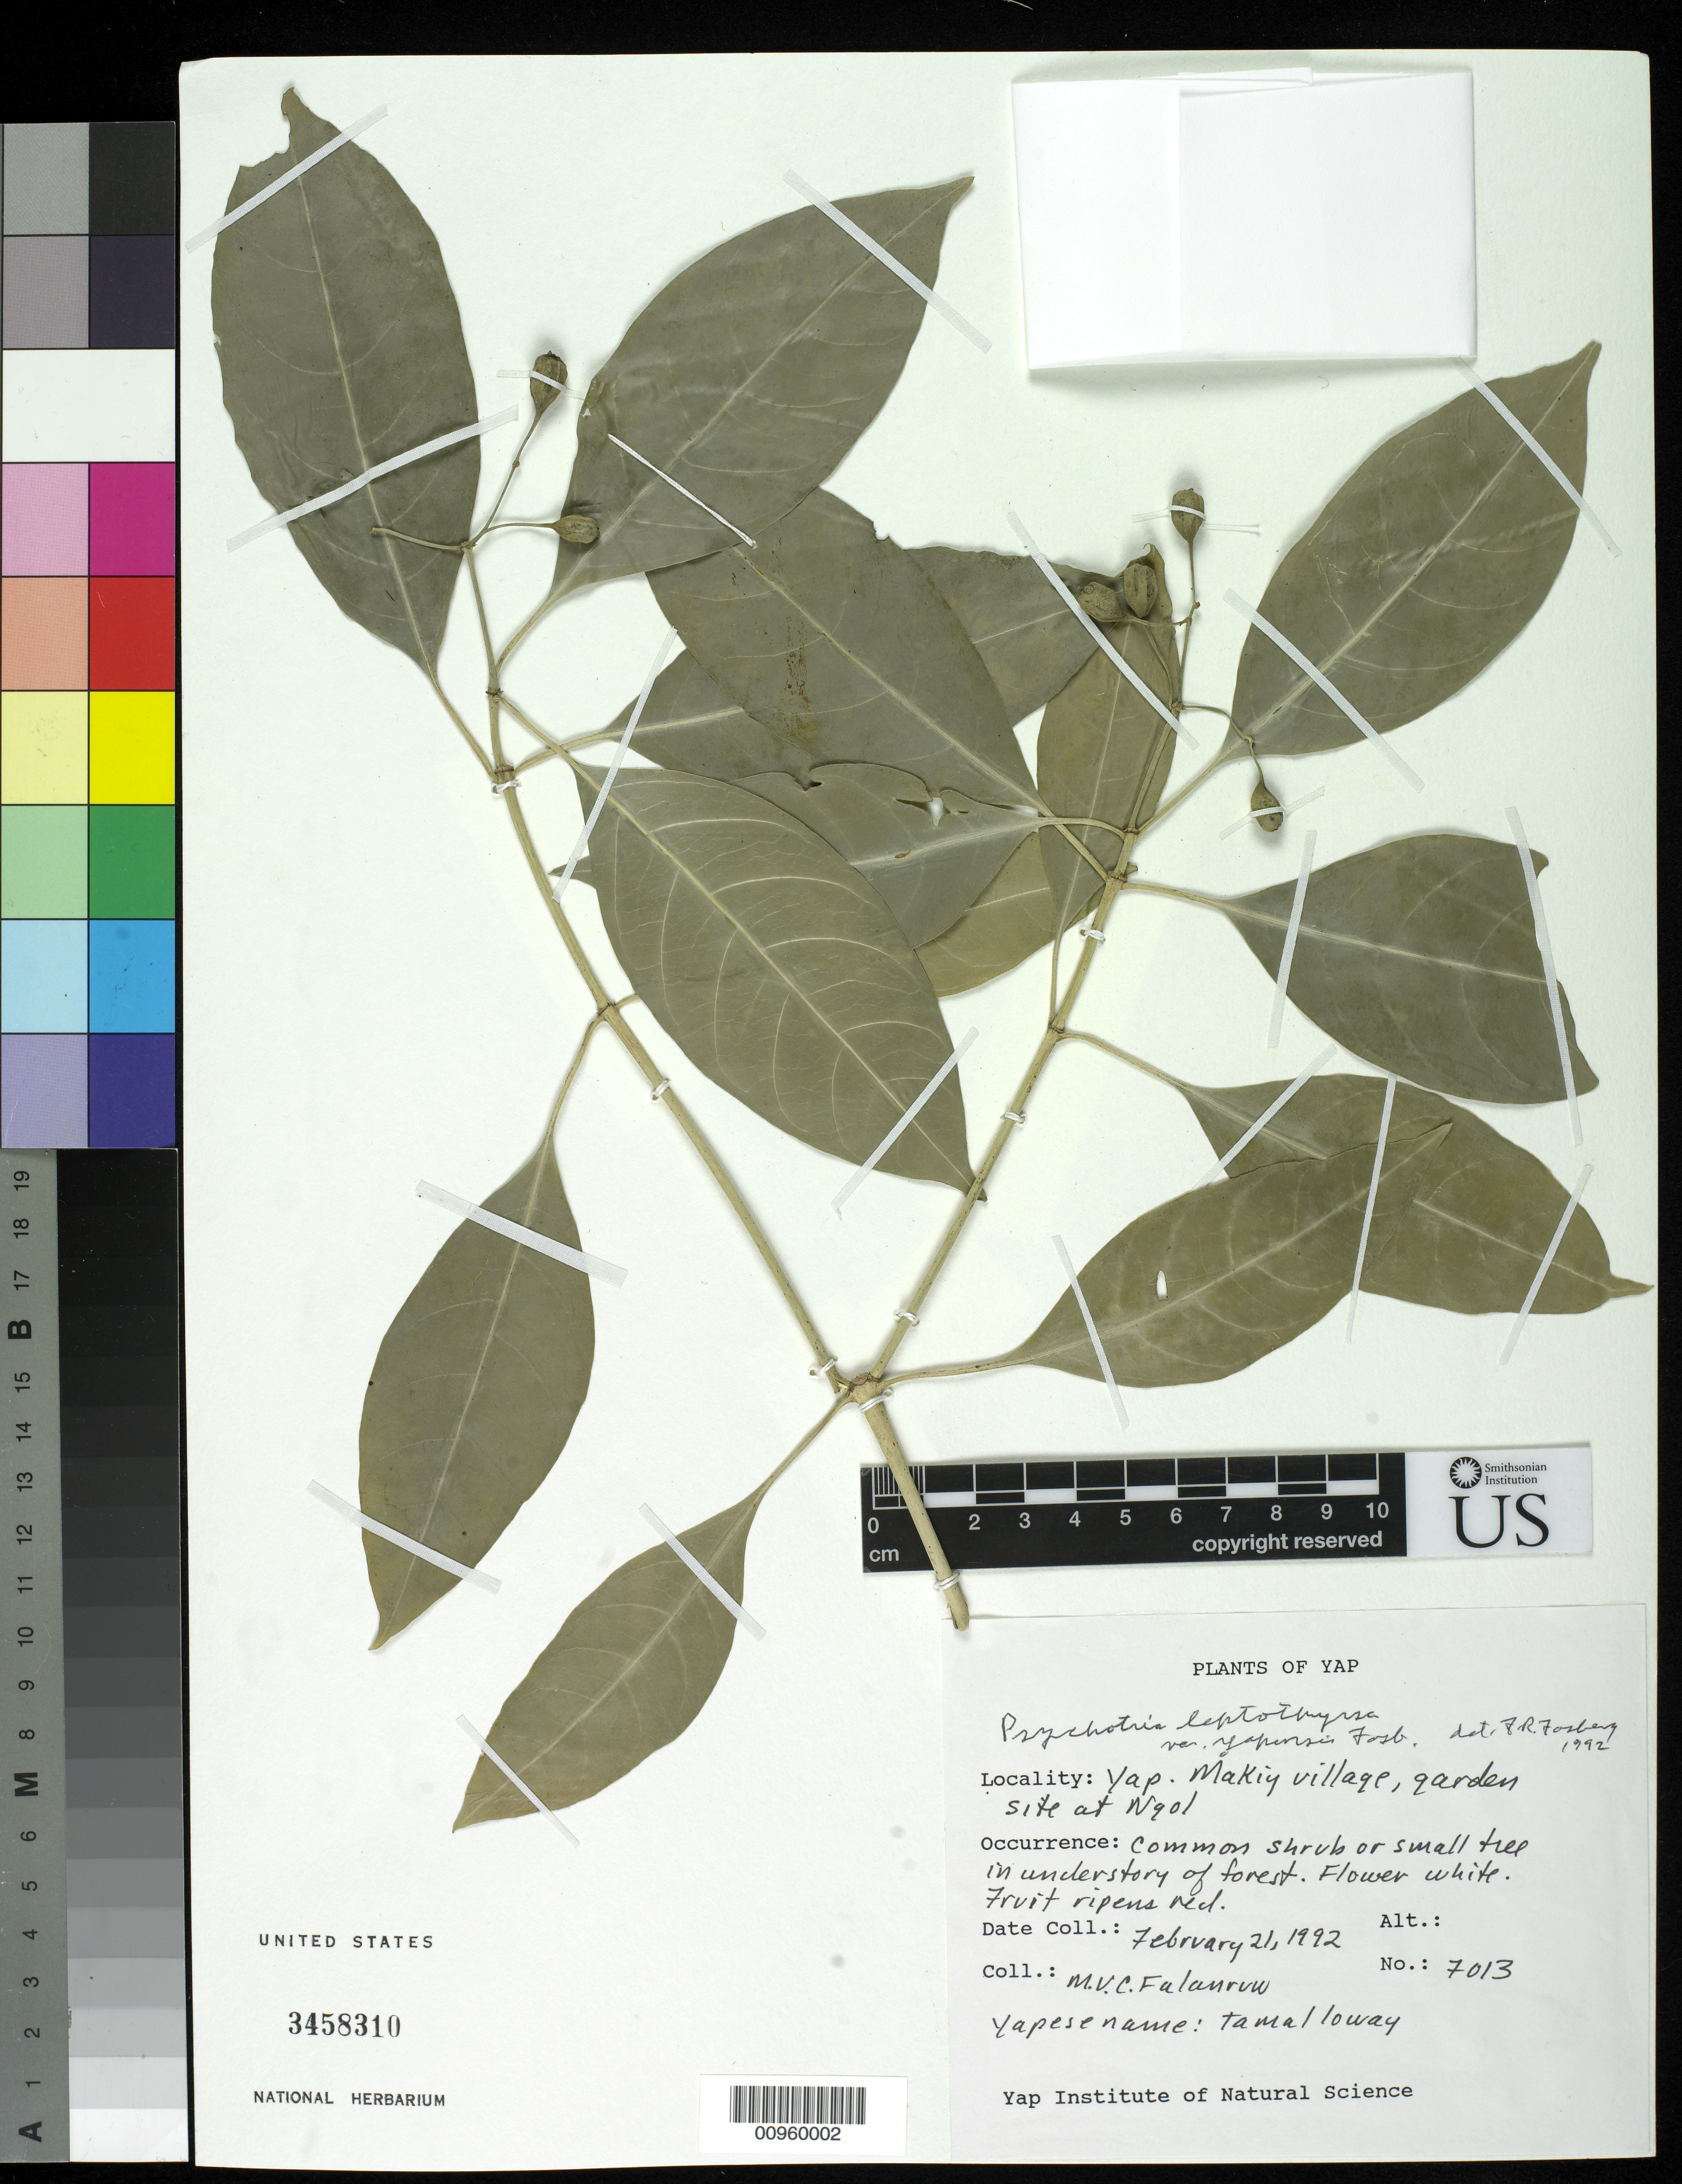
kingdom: Plantae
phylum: Tracheophyta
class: Magnoliopsida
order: Gentianales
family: Rubiaceae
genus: Psychotria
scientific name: Psychotria leptothyrsa var. yapensis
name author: Fosberg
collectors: M. V. Falanruw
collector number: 7013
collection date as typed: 21 Feb 1992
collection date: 1992-02-21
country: Micronesia, Federated States of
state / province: Yap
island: Yap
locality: Makiy village, garden site at Ngol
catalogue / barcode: US 3458310